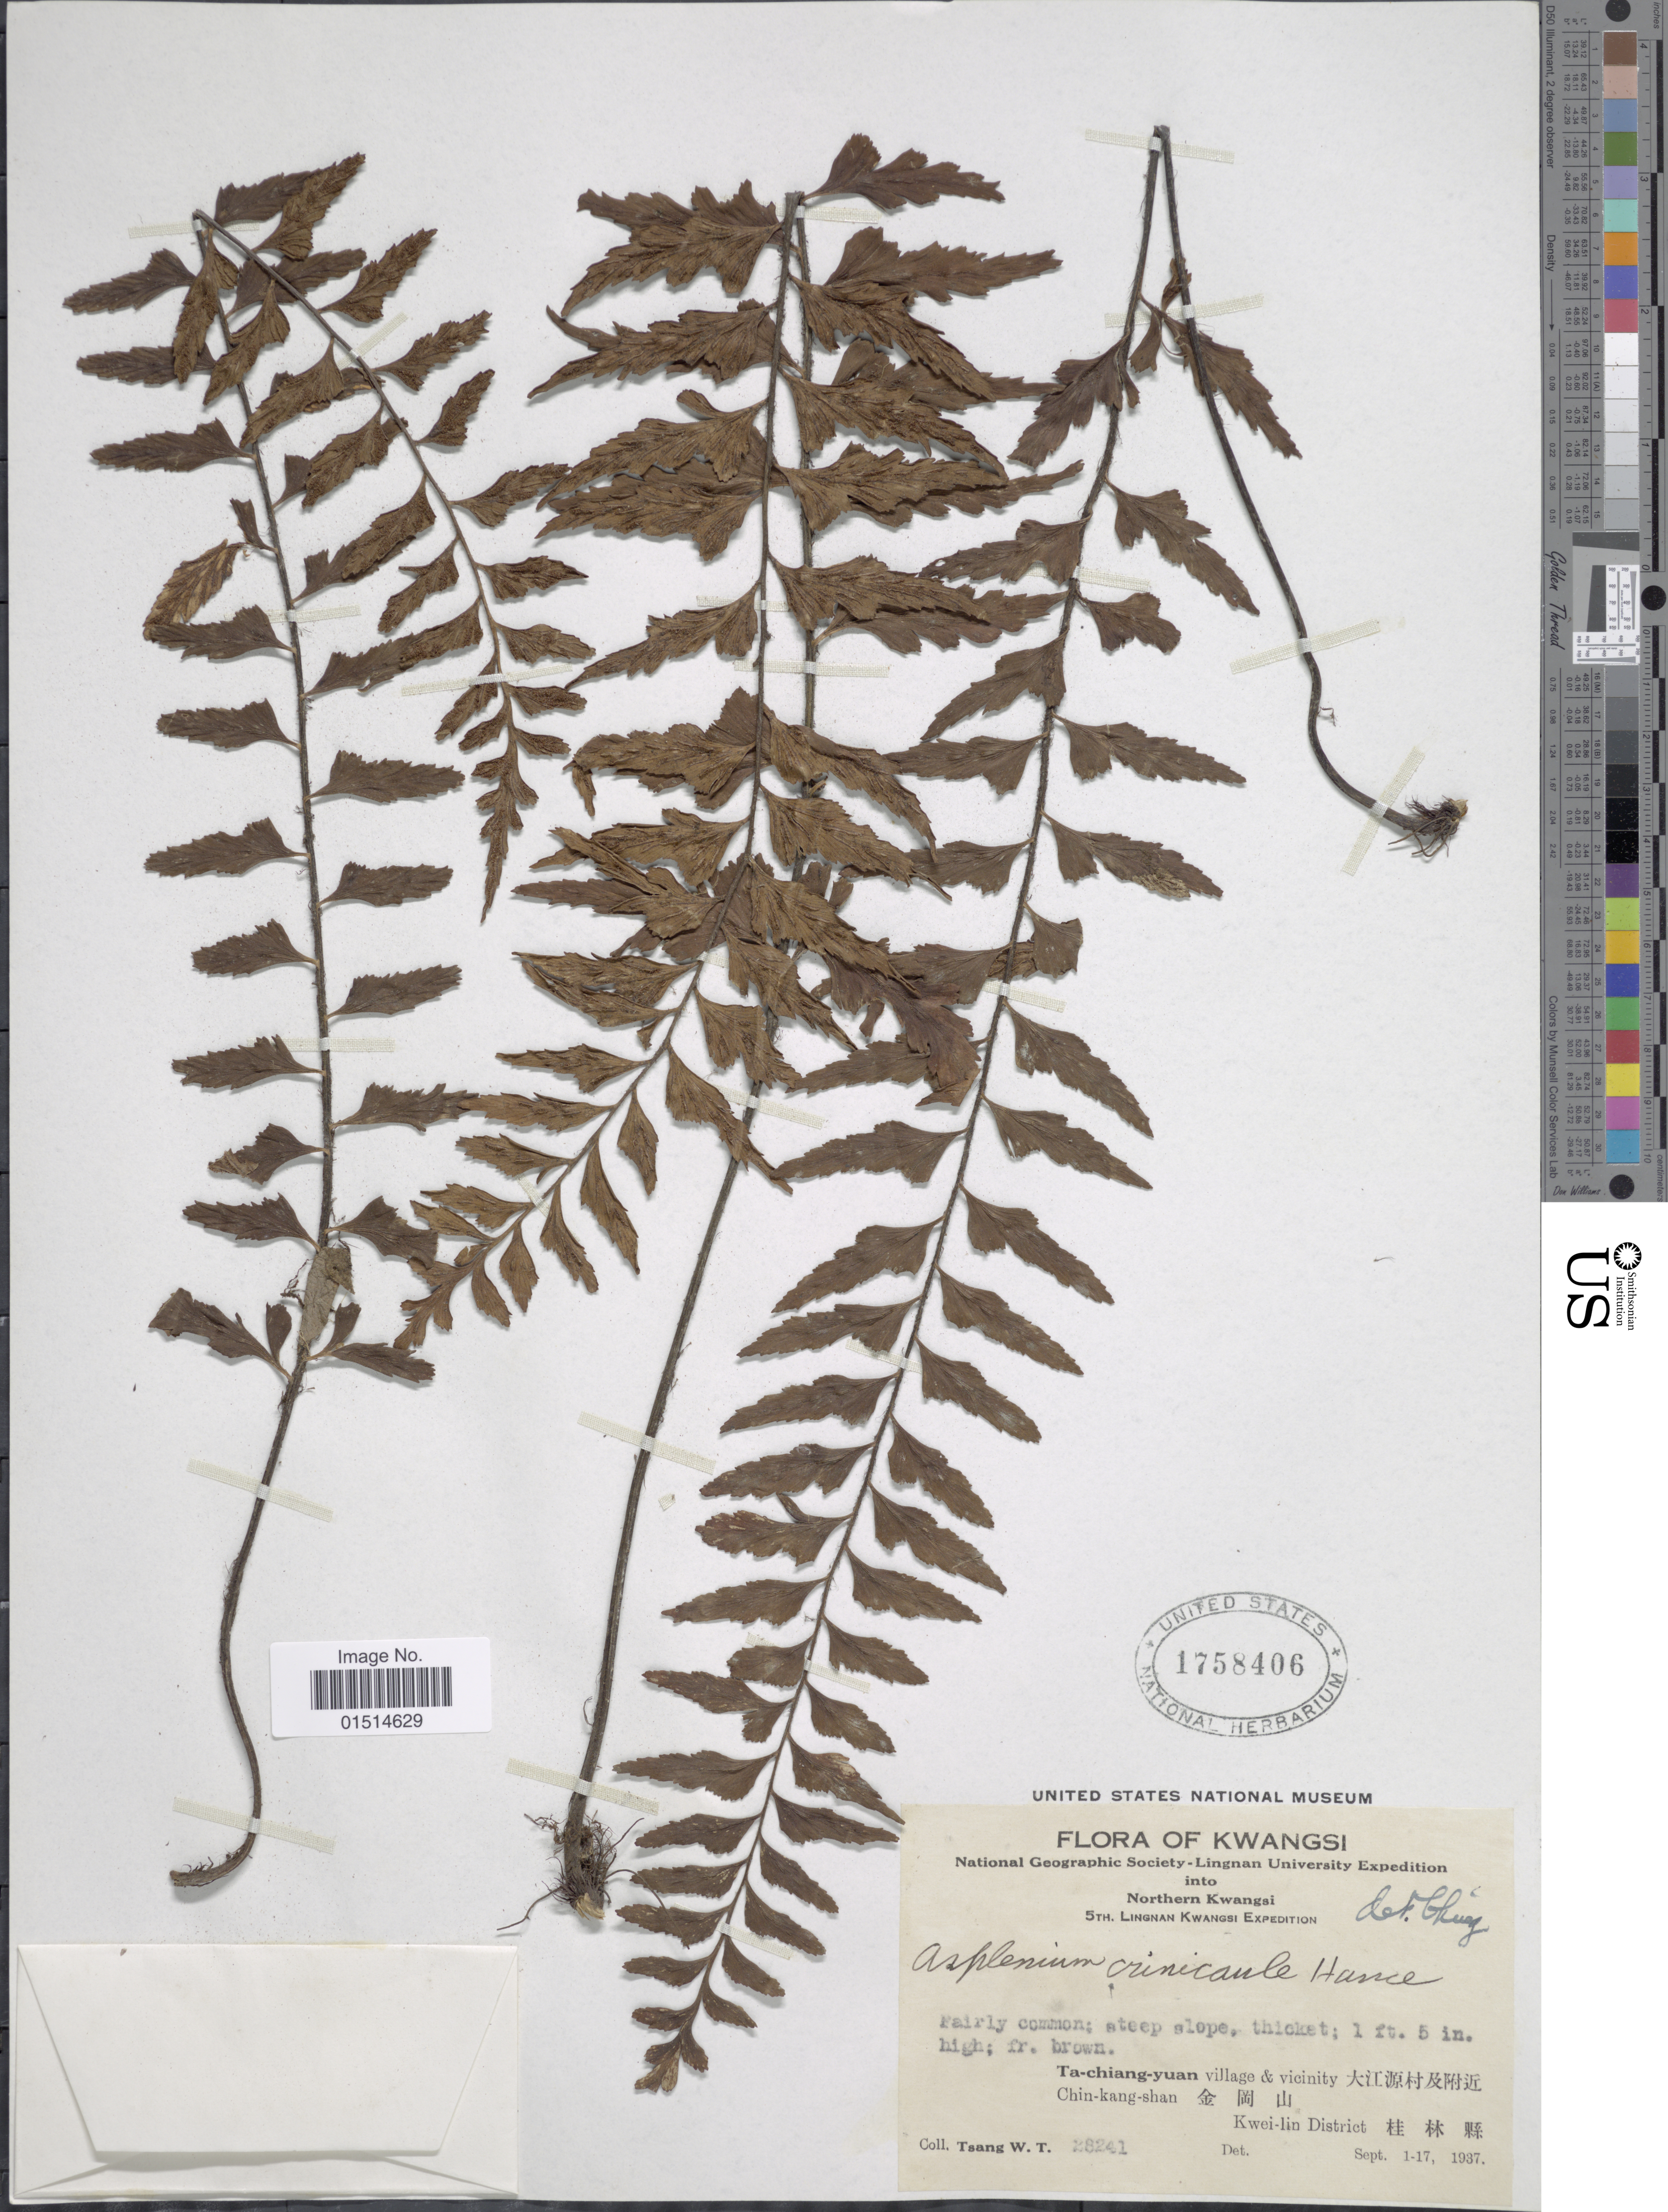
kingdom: Plantae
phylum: Tracheophyta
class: Polypodiopsida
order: Polypodiales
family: Aspleniaceae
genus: Asplenium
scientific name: Asplenium crinicaule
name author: Hance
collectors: W. T. Tsang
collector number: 28241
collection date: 1937-09-01/1937-09-17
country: China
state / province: Guangxi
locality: Northern Kwangsi, Ta-chiang-yuan village & vicinity, Chin-kang-shan, Kwei-lin District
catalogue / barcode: US 1758406